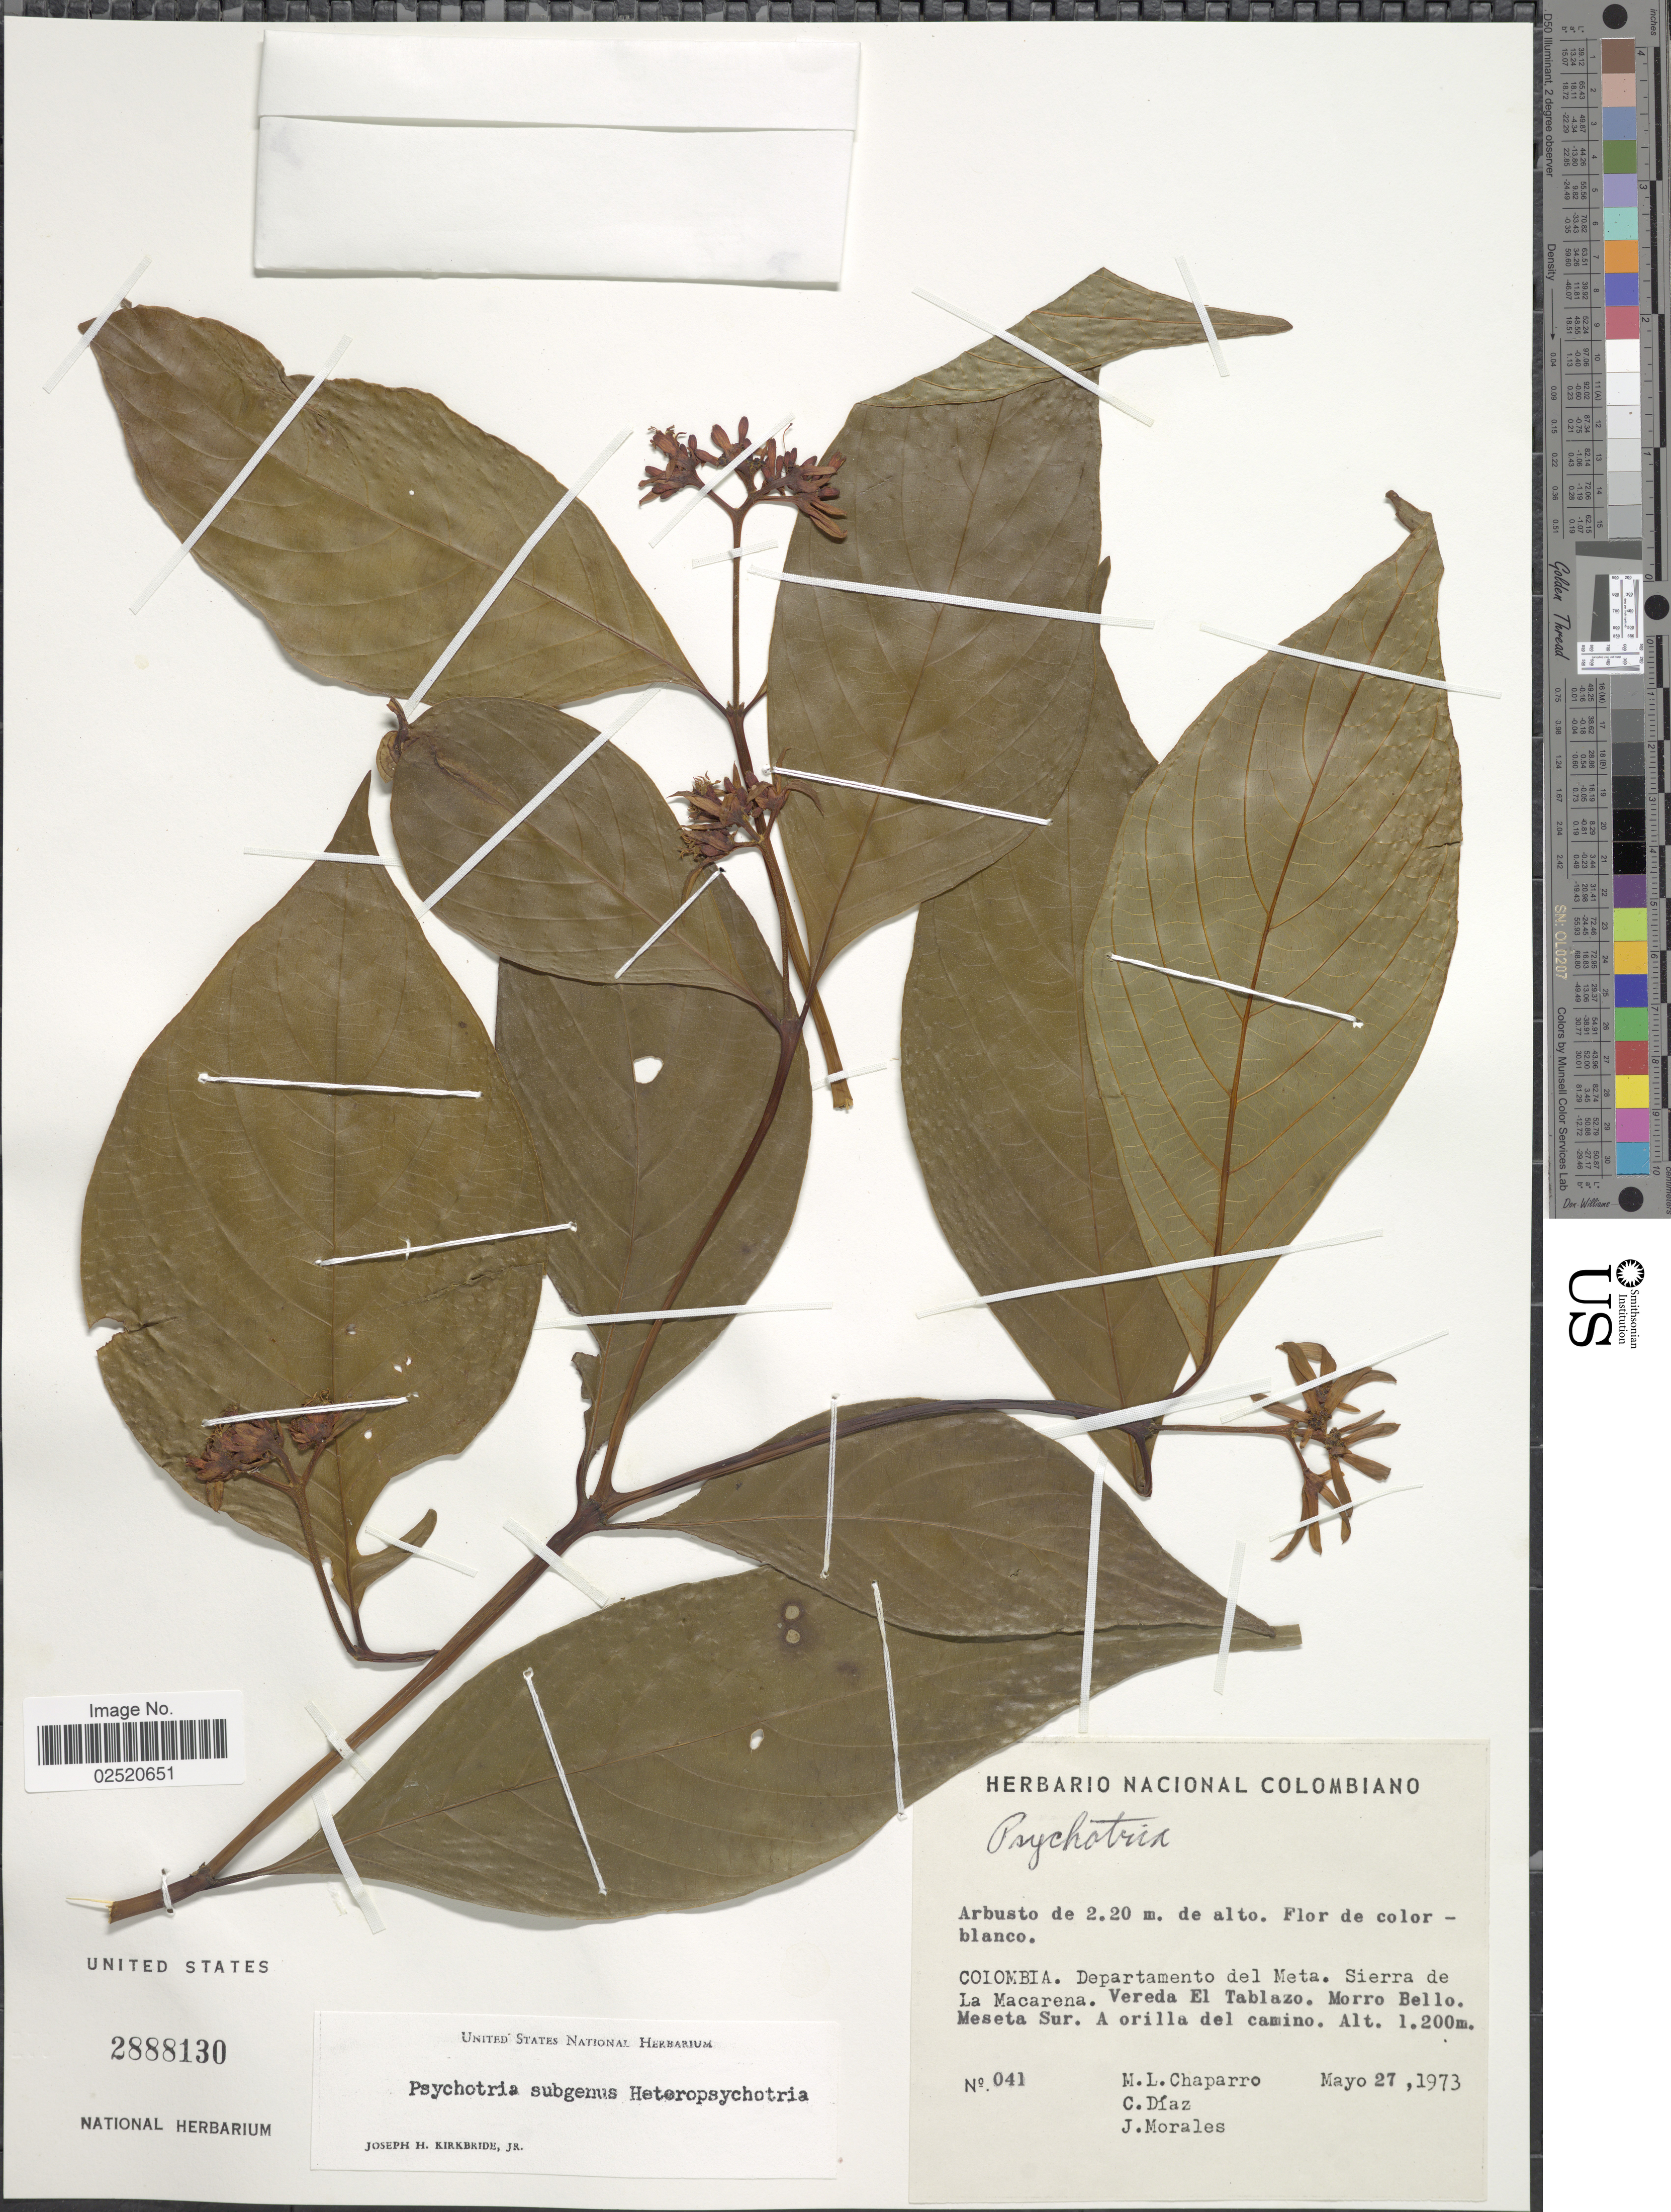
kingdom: Plantae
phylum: Tracheophyta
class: Magnoliopsida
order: Gentianales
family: Rubiaceae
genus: Psychotria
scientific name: Psychotria sp.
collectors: M. Chaparro, C. Díaz & J. Morales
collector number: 041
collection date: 1973-05-27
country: Colombia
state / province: Meta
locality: Sierra de La Macarena. Vereda. El Tablazo. Morro Bello. Meseta Sur. A orilla del camino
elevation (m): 1200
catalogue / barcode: US 2888130